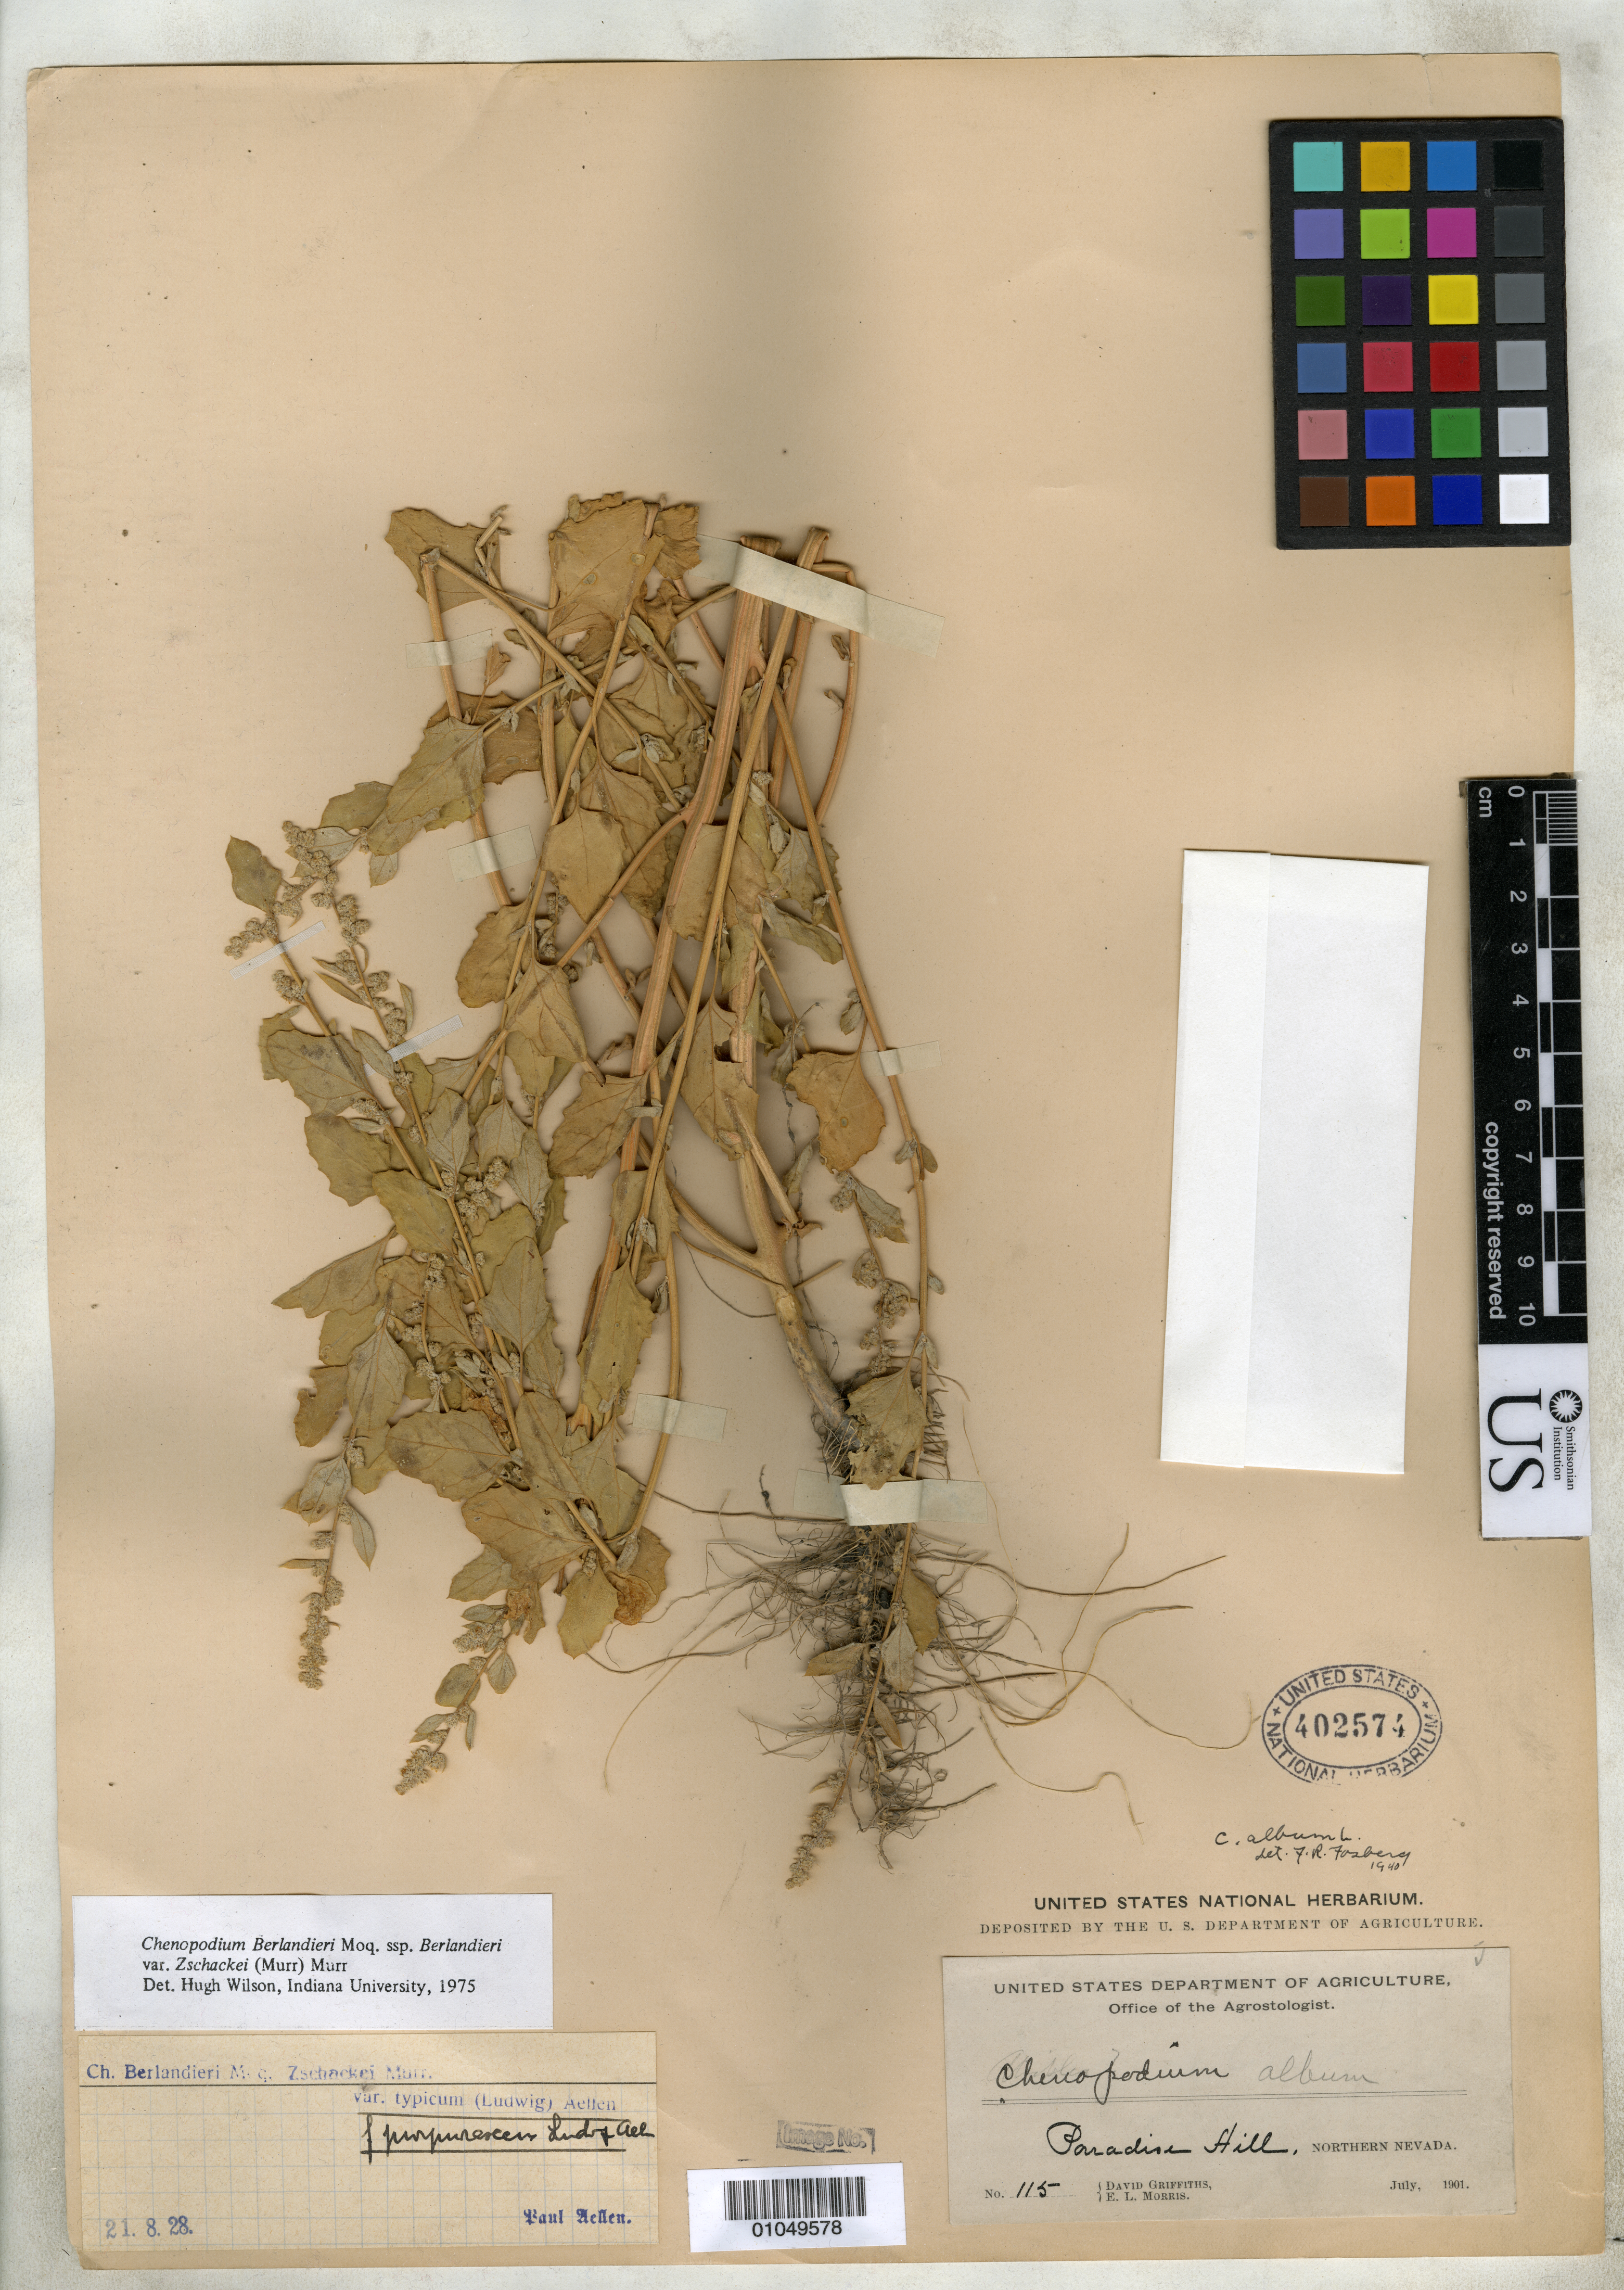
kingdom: Plantae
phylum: Tracheophyta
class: Magnoliopsida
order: Caryophyllales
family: Amaranthaceae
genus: Chenopodium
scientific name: Chenopodium berlandieri f. purpurascens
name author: A. Ludw. & Aellen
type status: Syntype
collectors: D. Griffiths & E. L. Morris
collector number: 115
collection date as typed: Jul 1901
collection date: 1901-07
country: United States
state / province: Nevada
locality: Paradise Hill, northern Nevada.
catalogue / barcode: US 402574